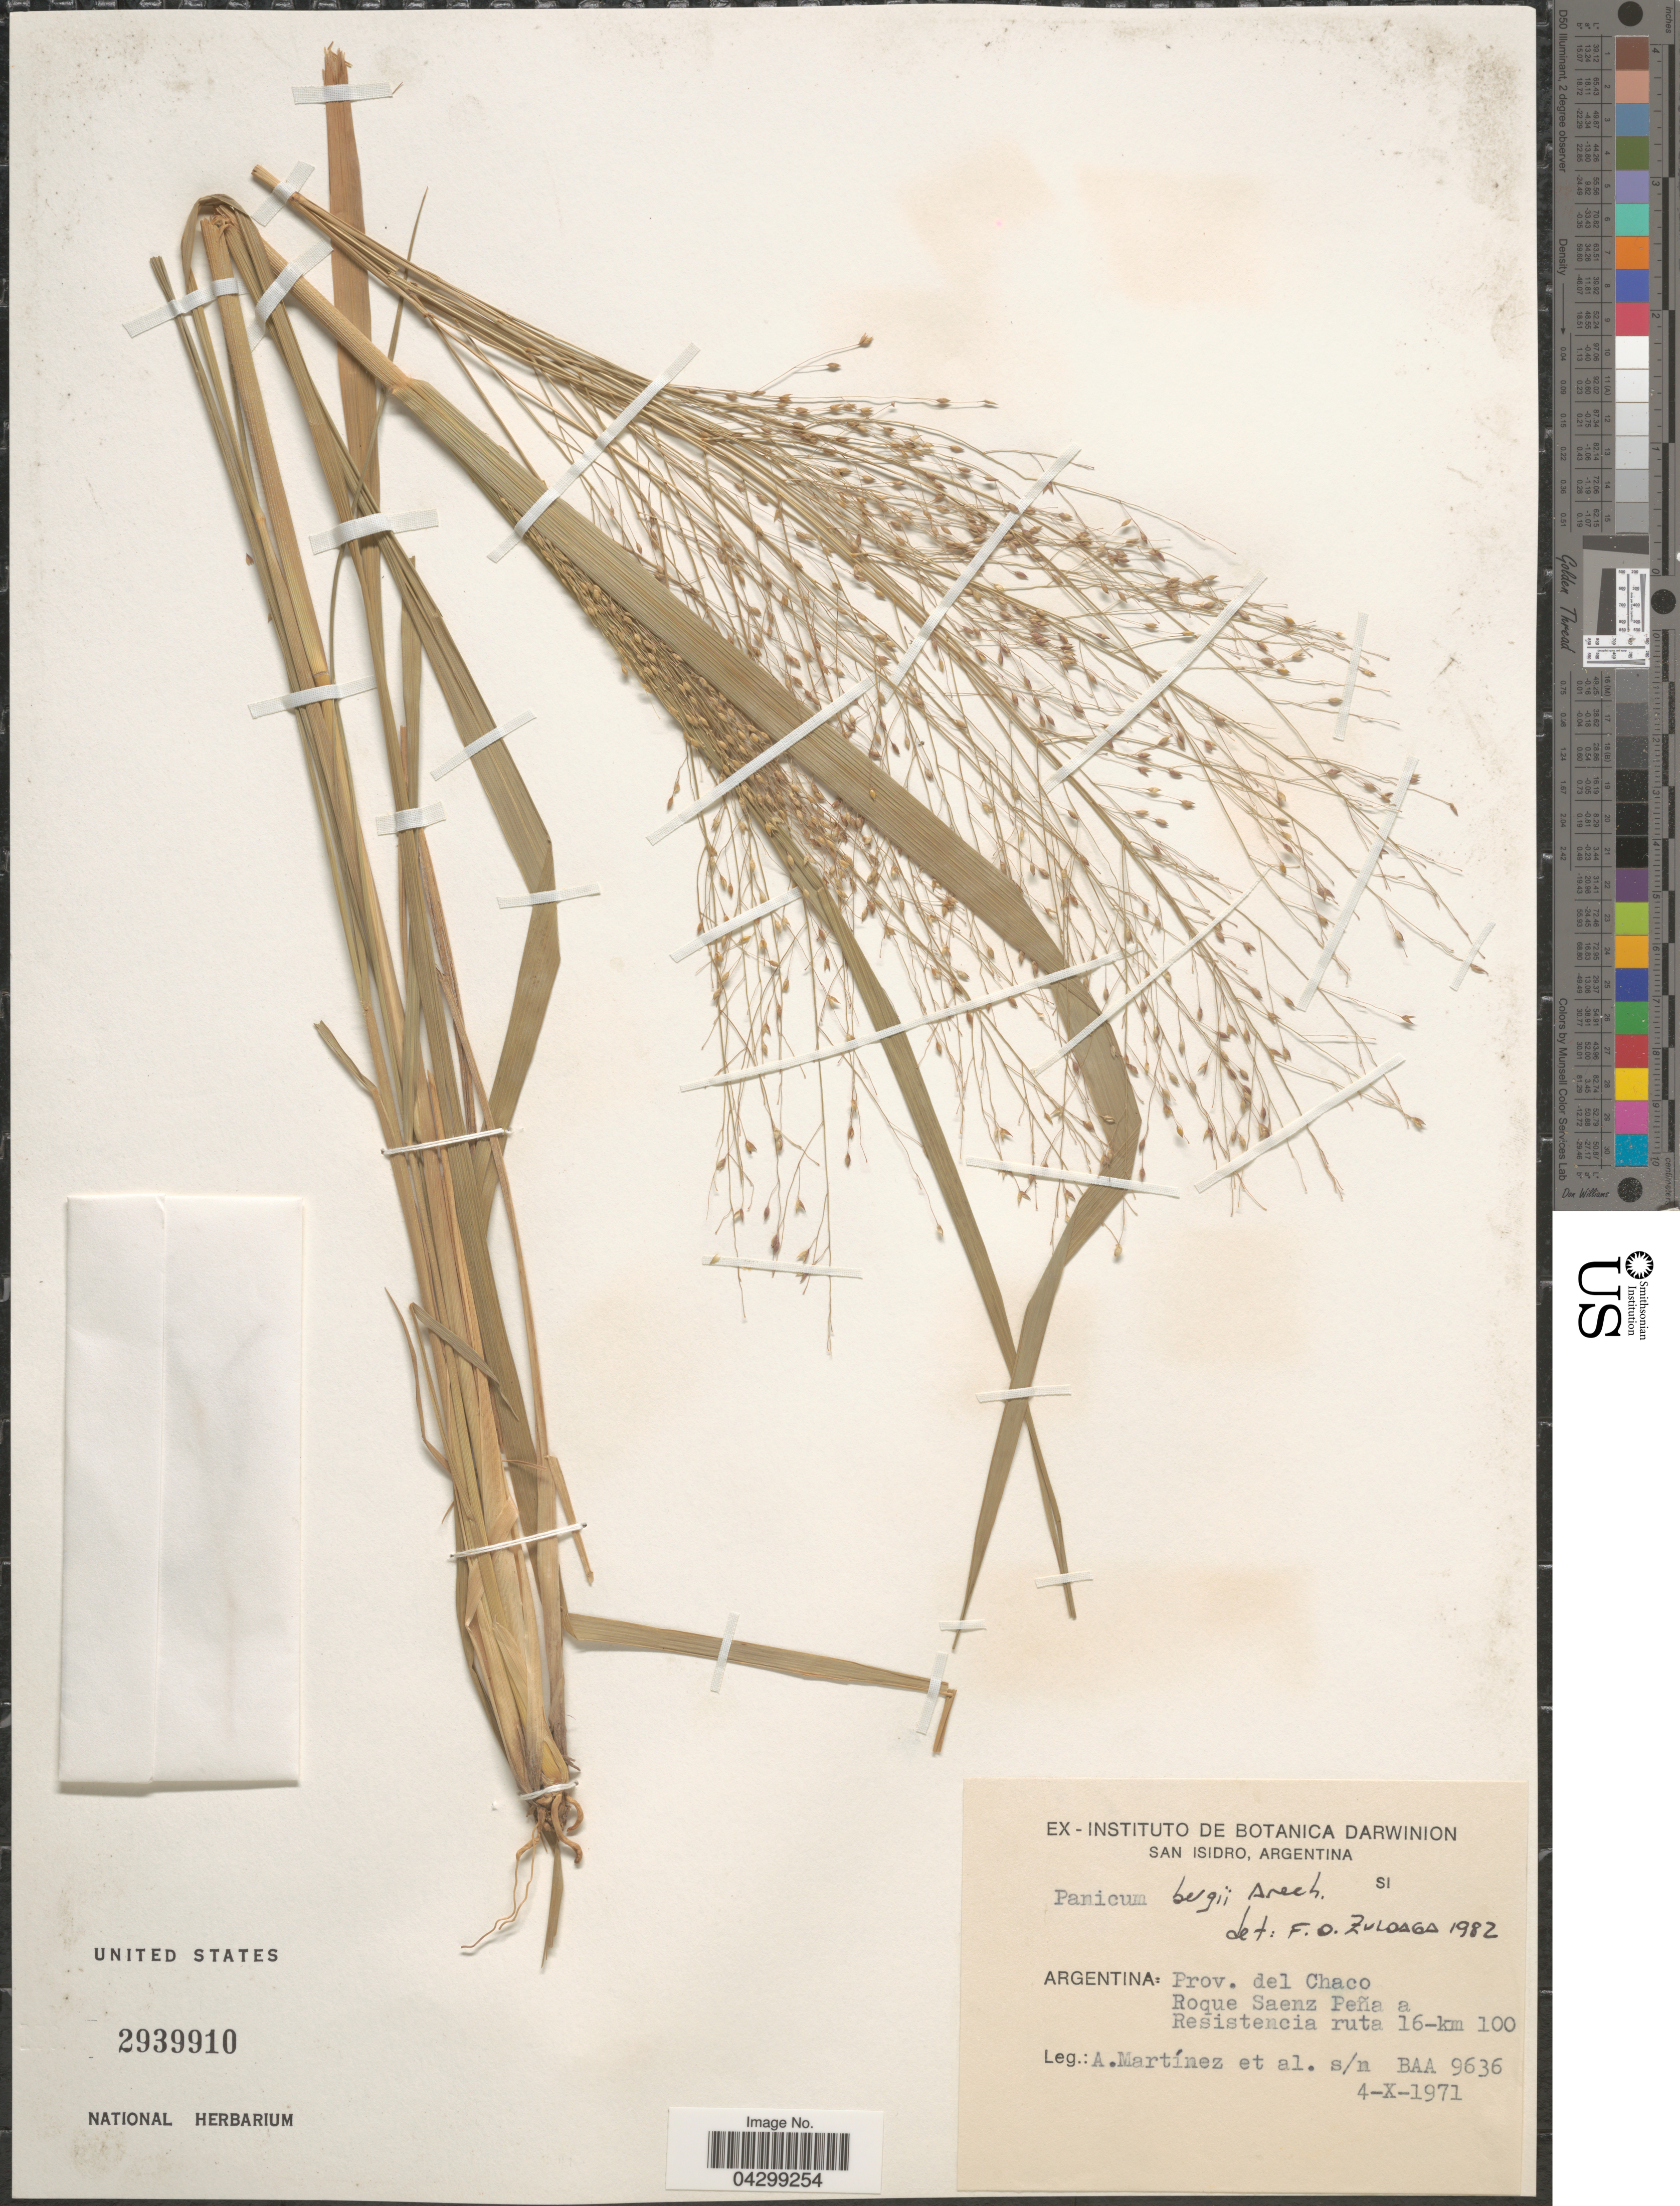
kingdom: Plantae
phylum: Tracheophyta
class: Liliopsida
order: Poales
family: Poaceae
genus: Panicum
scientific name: Panicum bergii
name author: Arechav.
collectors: A. Martínez & et al.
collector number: BAA9636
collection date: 1971-10-04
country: Argentina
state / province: Chaco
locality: Roque Saenz Peña a resistencia ruta 16-km 100.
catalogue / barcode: US 2939910